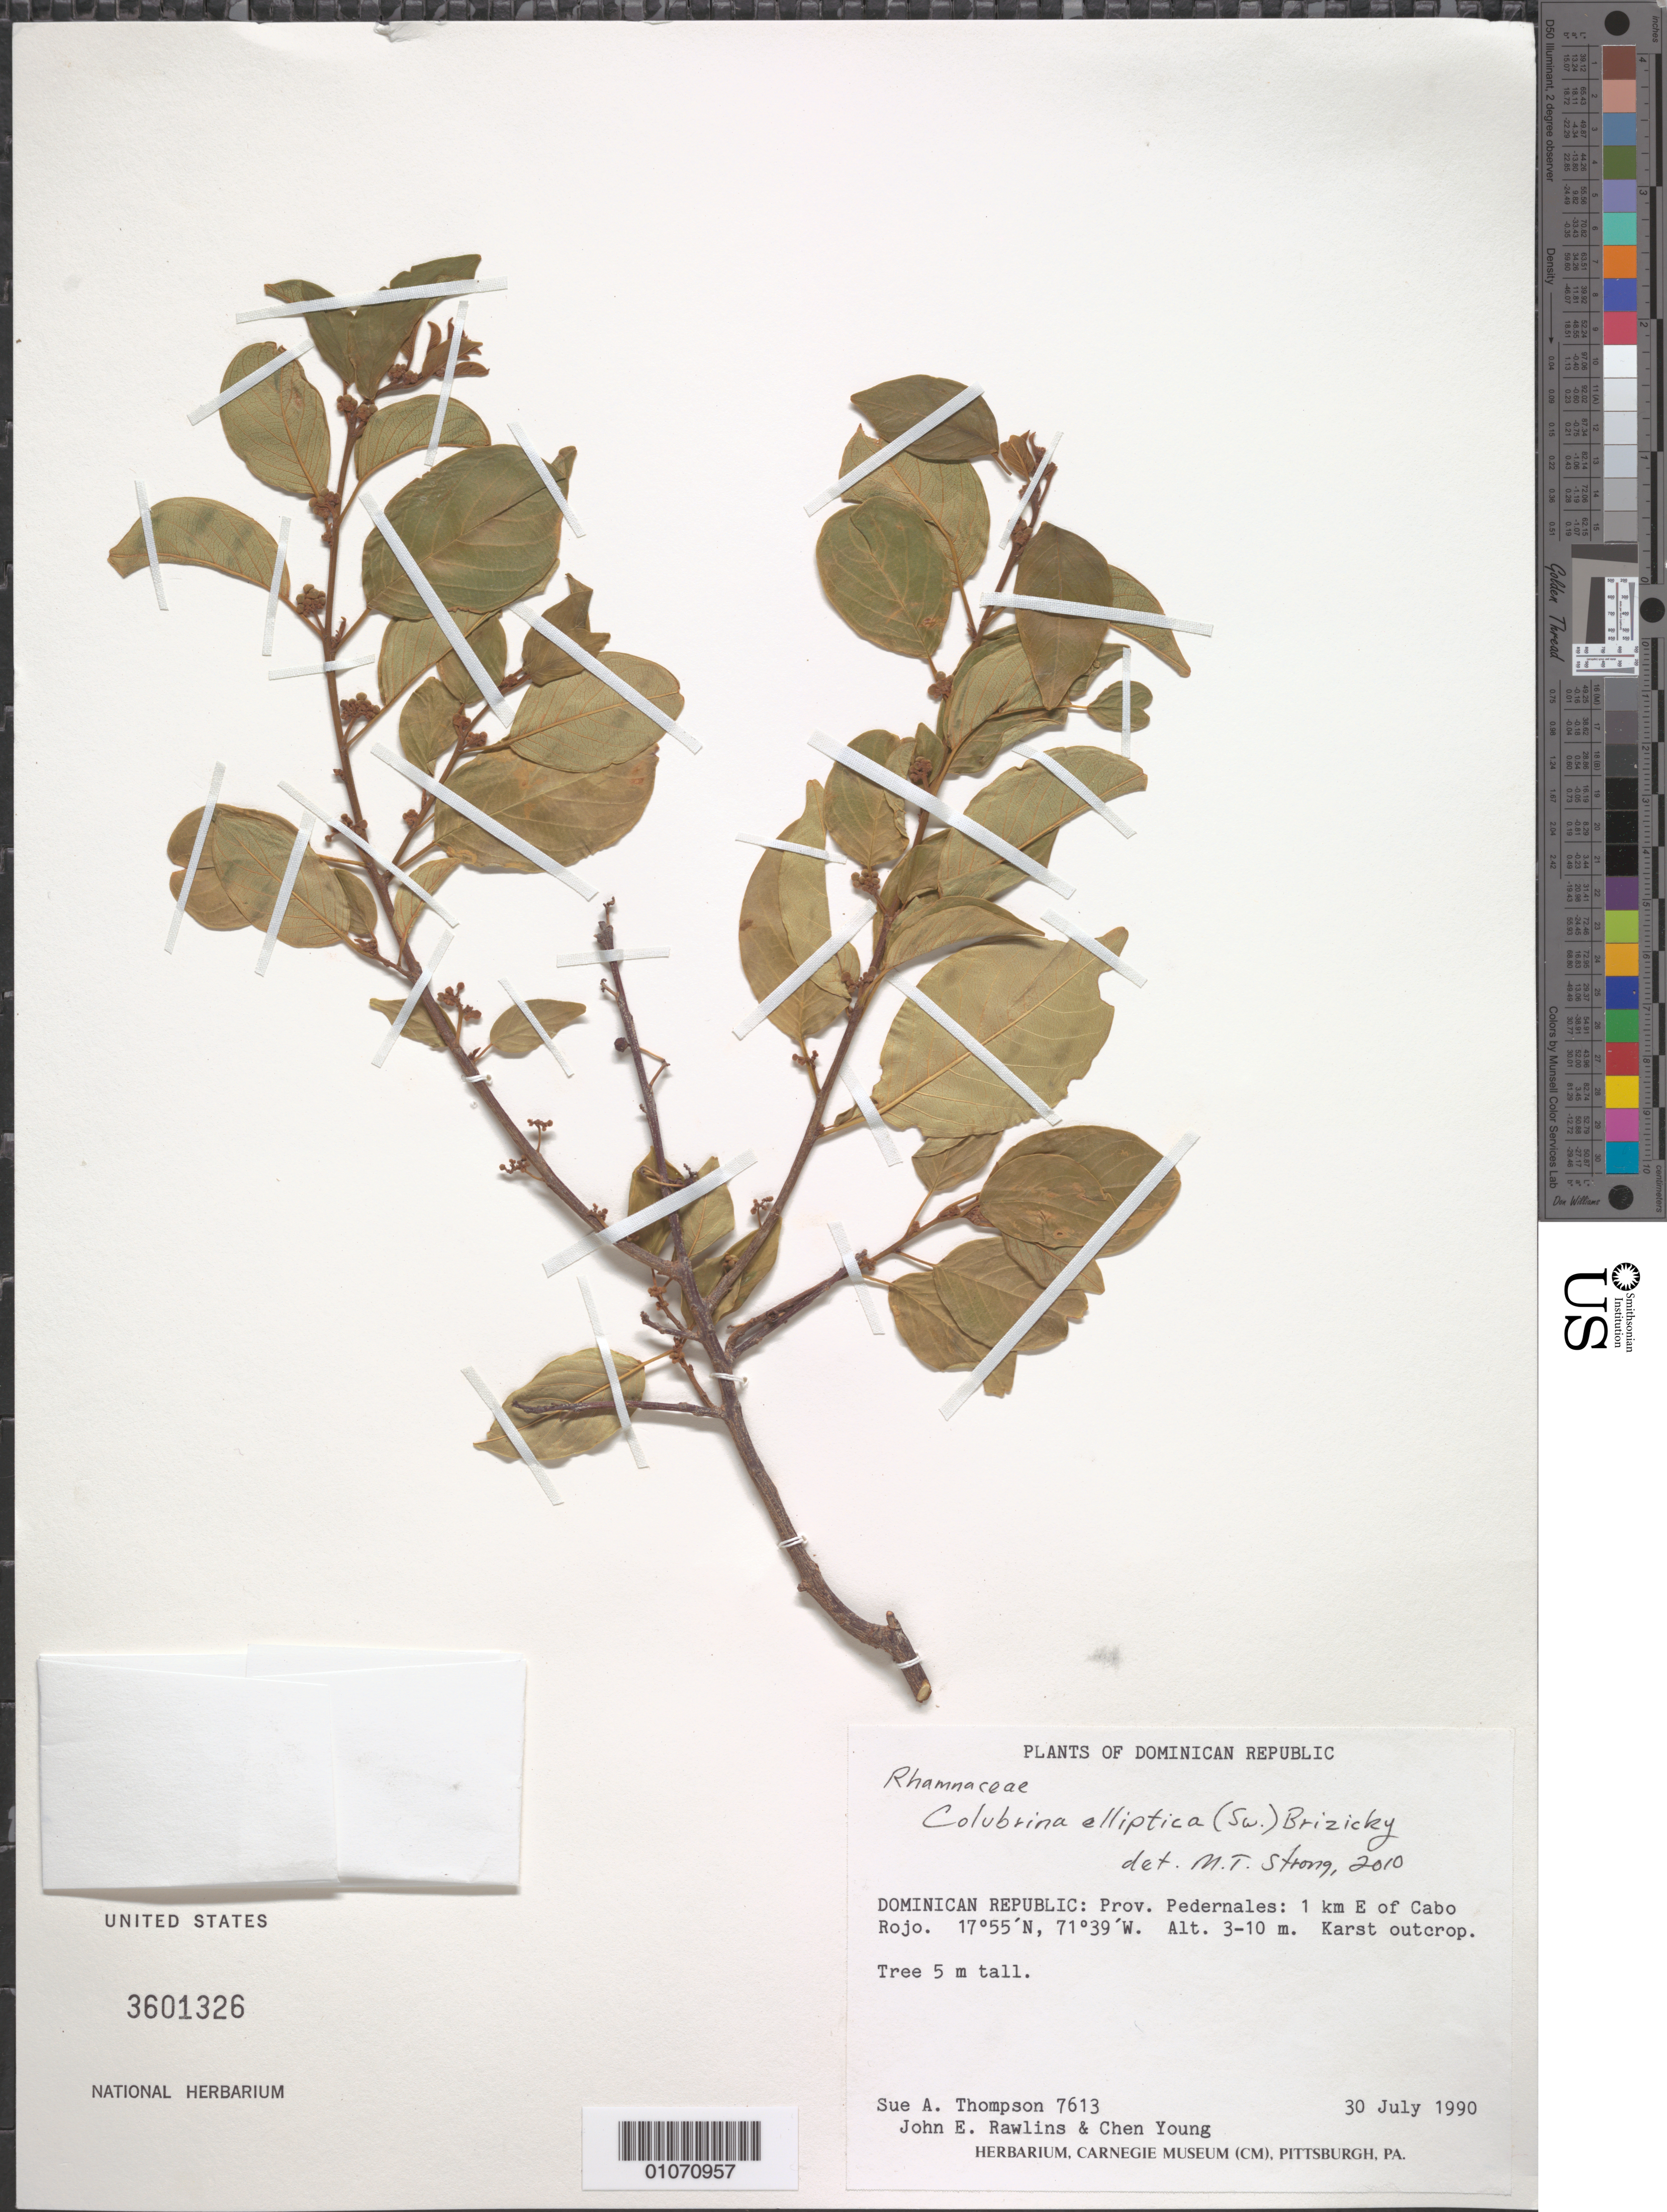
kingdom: Plantae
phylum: Tracheophyta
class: Magnoliopsida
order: Rosales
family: Rhamnaceae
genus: Colubrina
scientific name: Colubrina elliptica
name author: (Sw.) Brizicky & W.L. Stern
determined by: Strong, M. T., (US), Smithsonian Institution - National Museum of Natural History (UNITED STATES)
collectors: S. A. Thompson, J. Rawlins & C. Young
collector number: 7613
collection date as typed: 30 Jul 1990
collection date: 1990-07-30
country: Dominican Republic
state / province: Pedernales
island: Hispaniola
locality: Cabo Rojo, 1 km E of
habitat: Karst outcrop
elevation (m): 3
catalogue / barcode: US 3601326